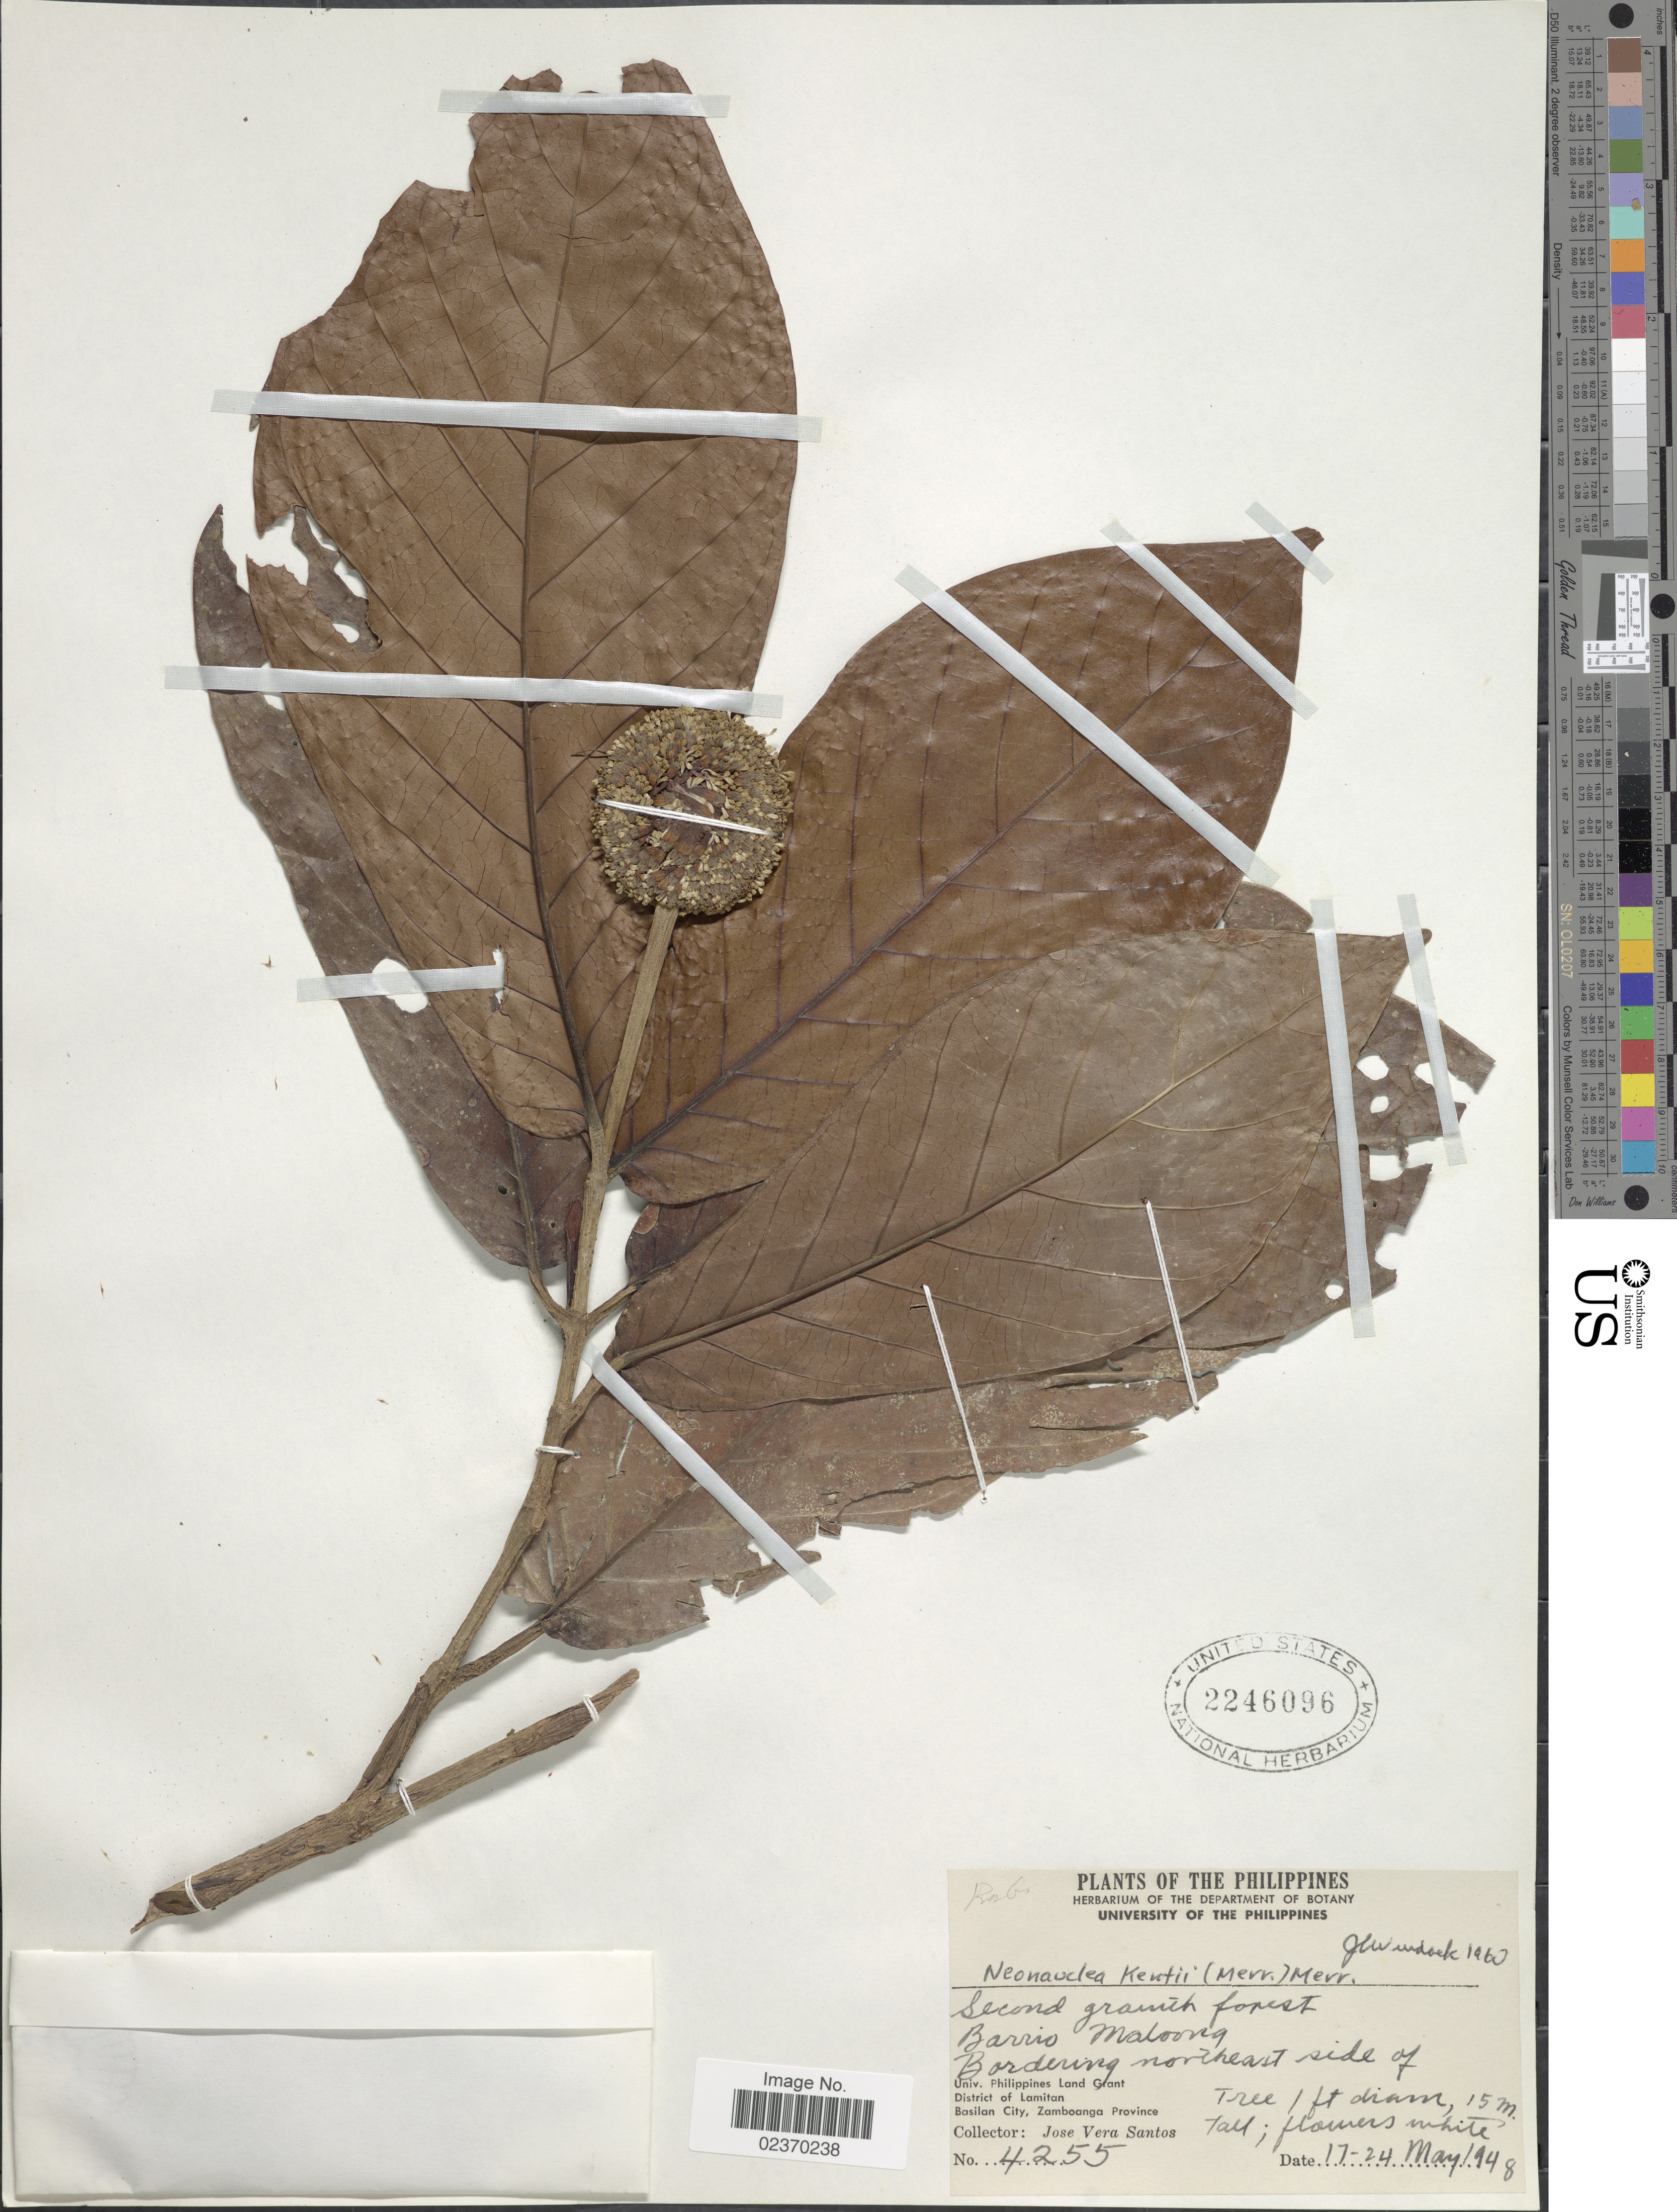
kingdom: Plantae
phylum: Tracheophyta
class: Magnoliopsida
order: Gentianales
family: Rubiaceae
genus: Neonauclea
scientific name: Neonauclea kentii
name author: (Merr.) Merr.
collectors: J. Santos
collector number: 4255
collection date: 1948-05-17/1948-05-24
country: Philippines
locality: Second growth forest, Barrio Maloong, Bordering northeast side of Univ. Philippines Land Grant, District of Lamitan, Basilan City, Zamboanga Province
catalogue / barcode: US 2246096